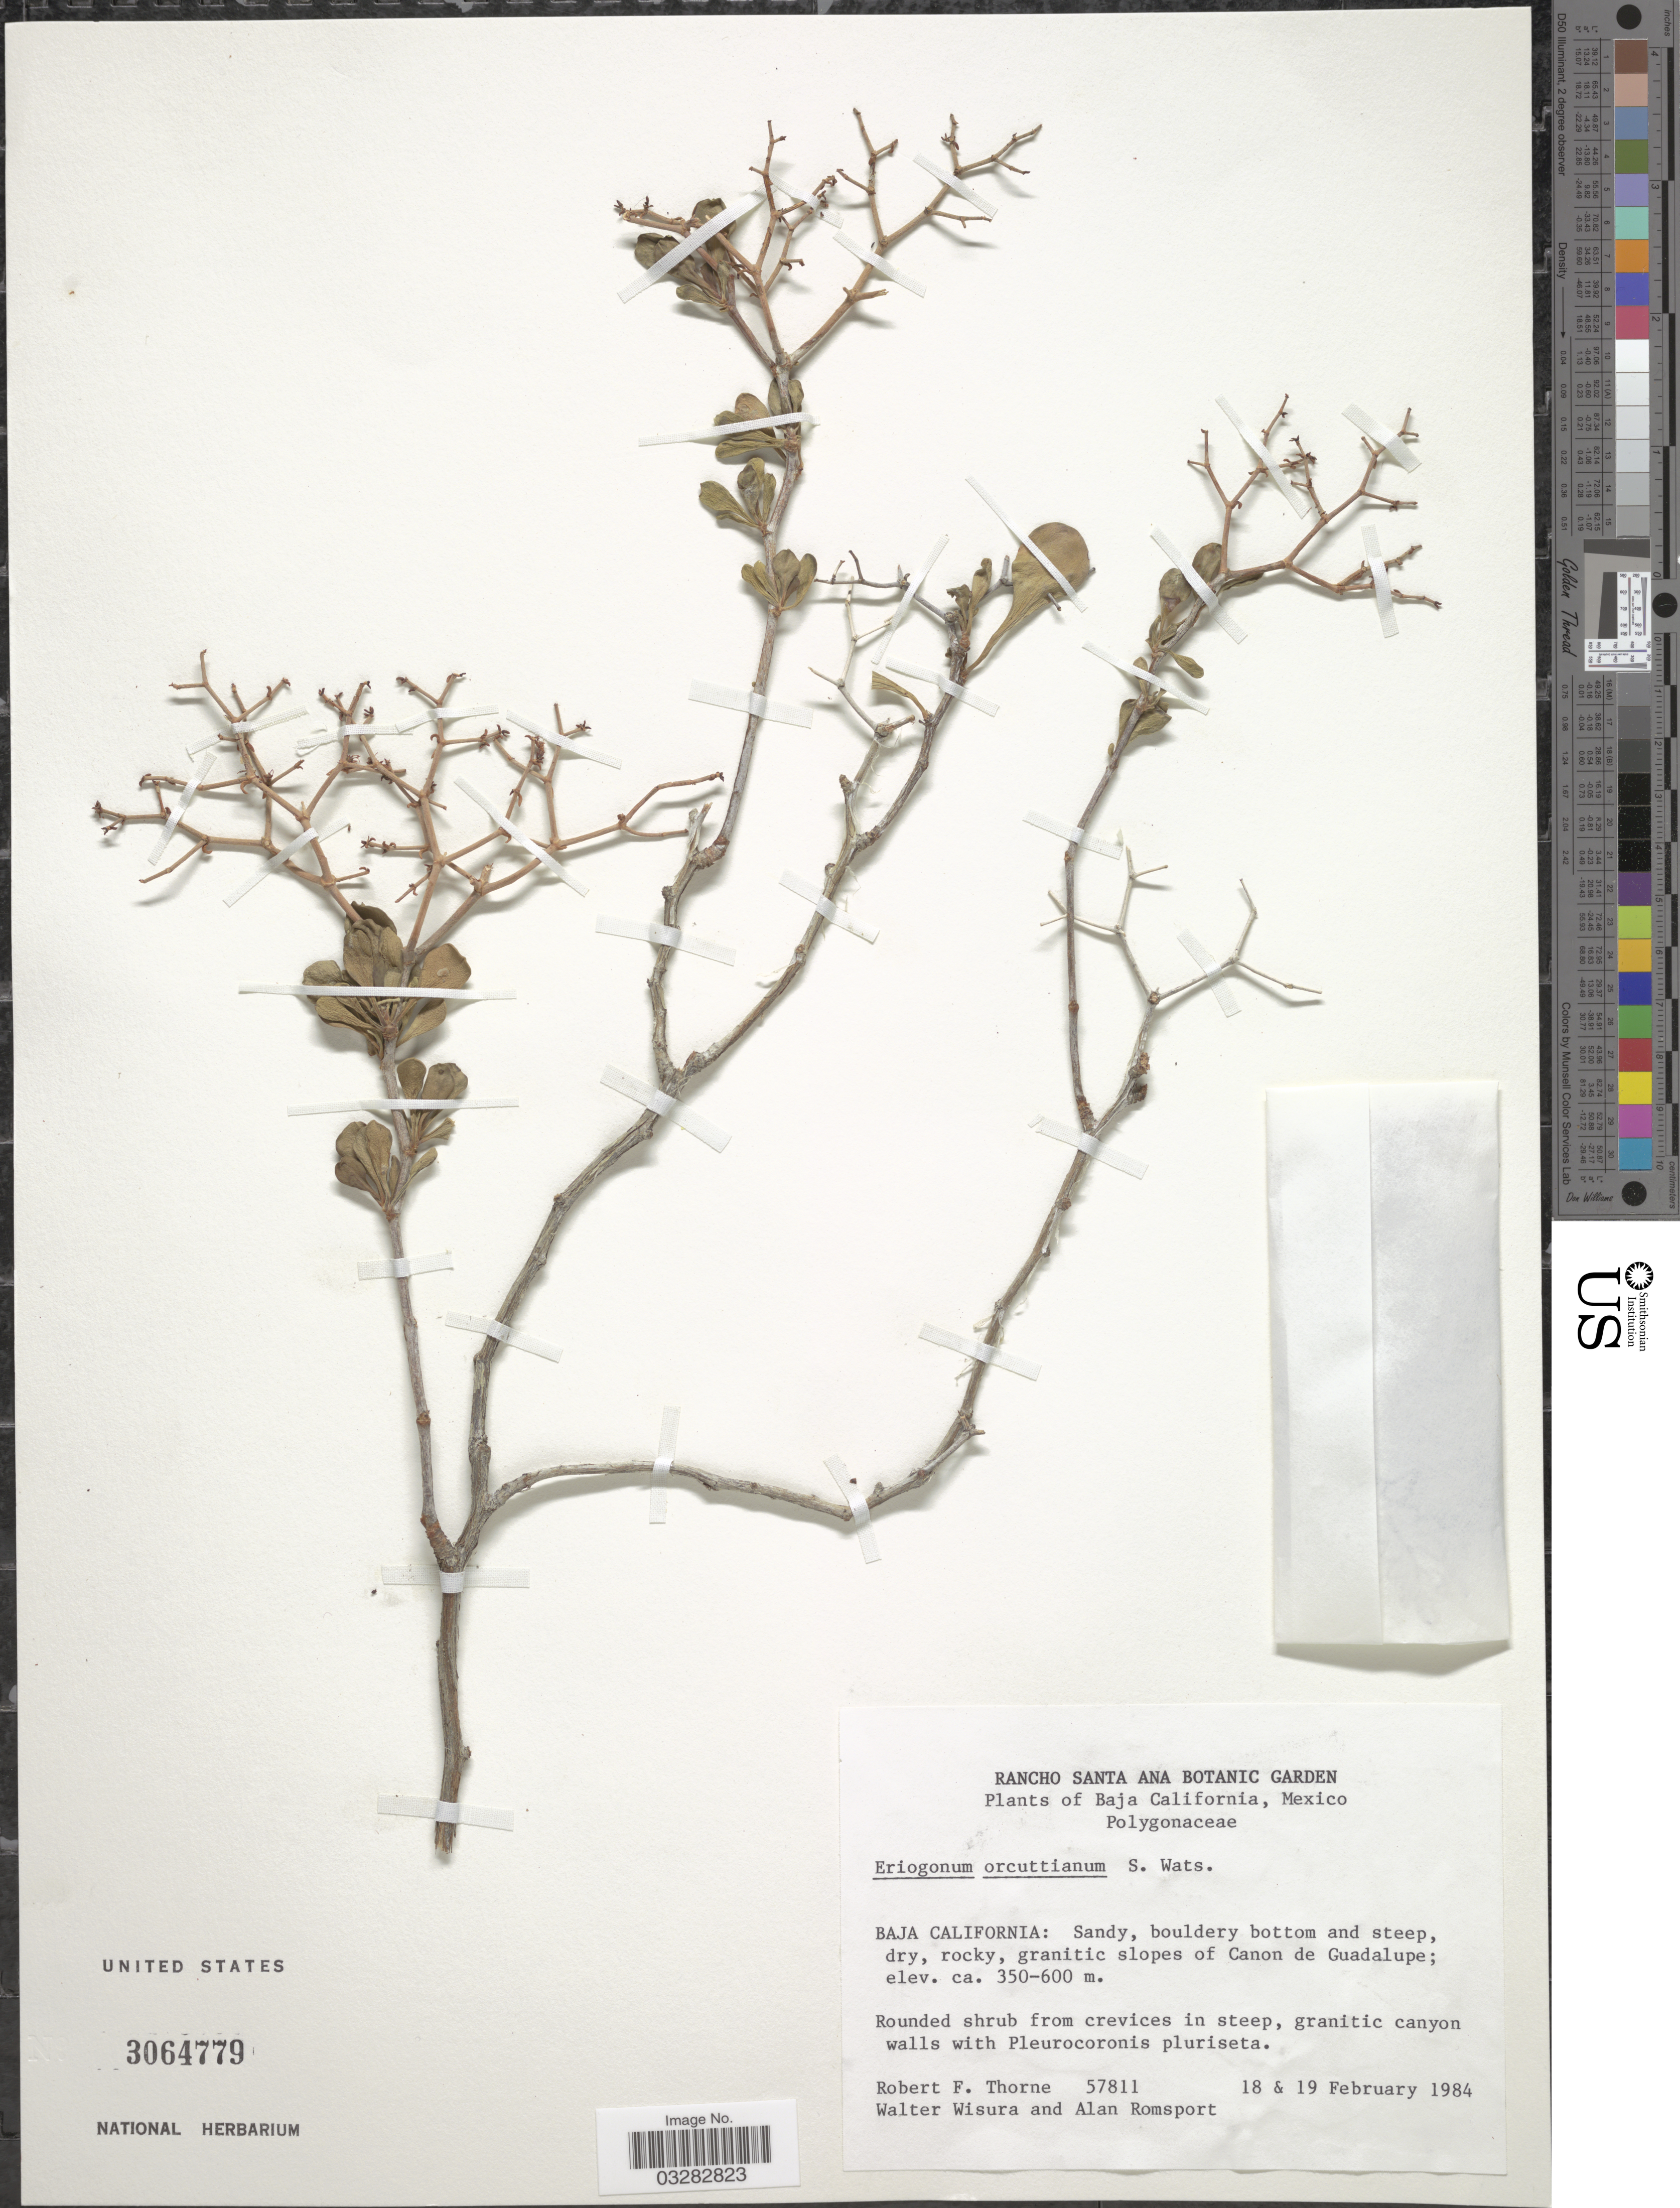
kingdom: Plantae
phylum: Tracheophyta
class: Magnoliopsida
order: Caryophyllales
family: Polygonaceae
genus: Eriogonum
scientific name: Eriogonum orcuttianum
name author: S. Watson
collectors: R. F. Thorne, W. Wisura & A. Romsport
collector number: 57811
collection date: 1984-02-18/1984-02-19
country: Mexico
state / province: Baja California Norte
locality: Canon de Guadalupe.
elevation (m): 350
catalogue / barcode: US 3064779